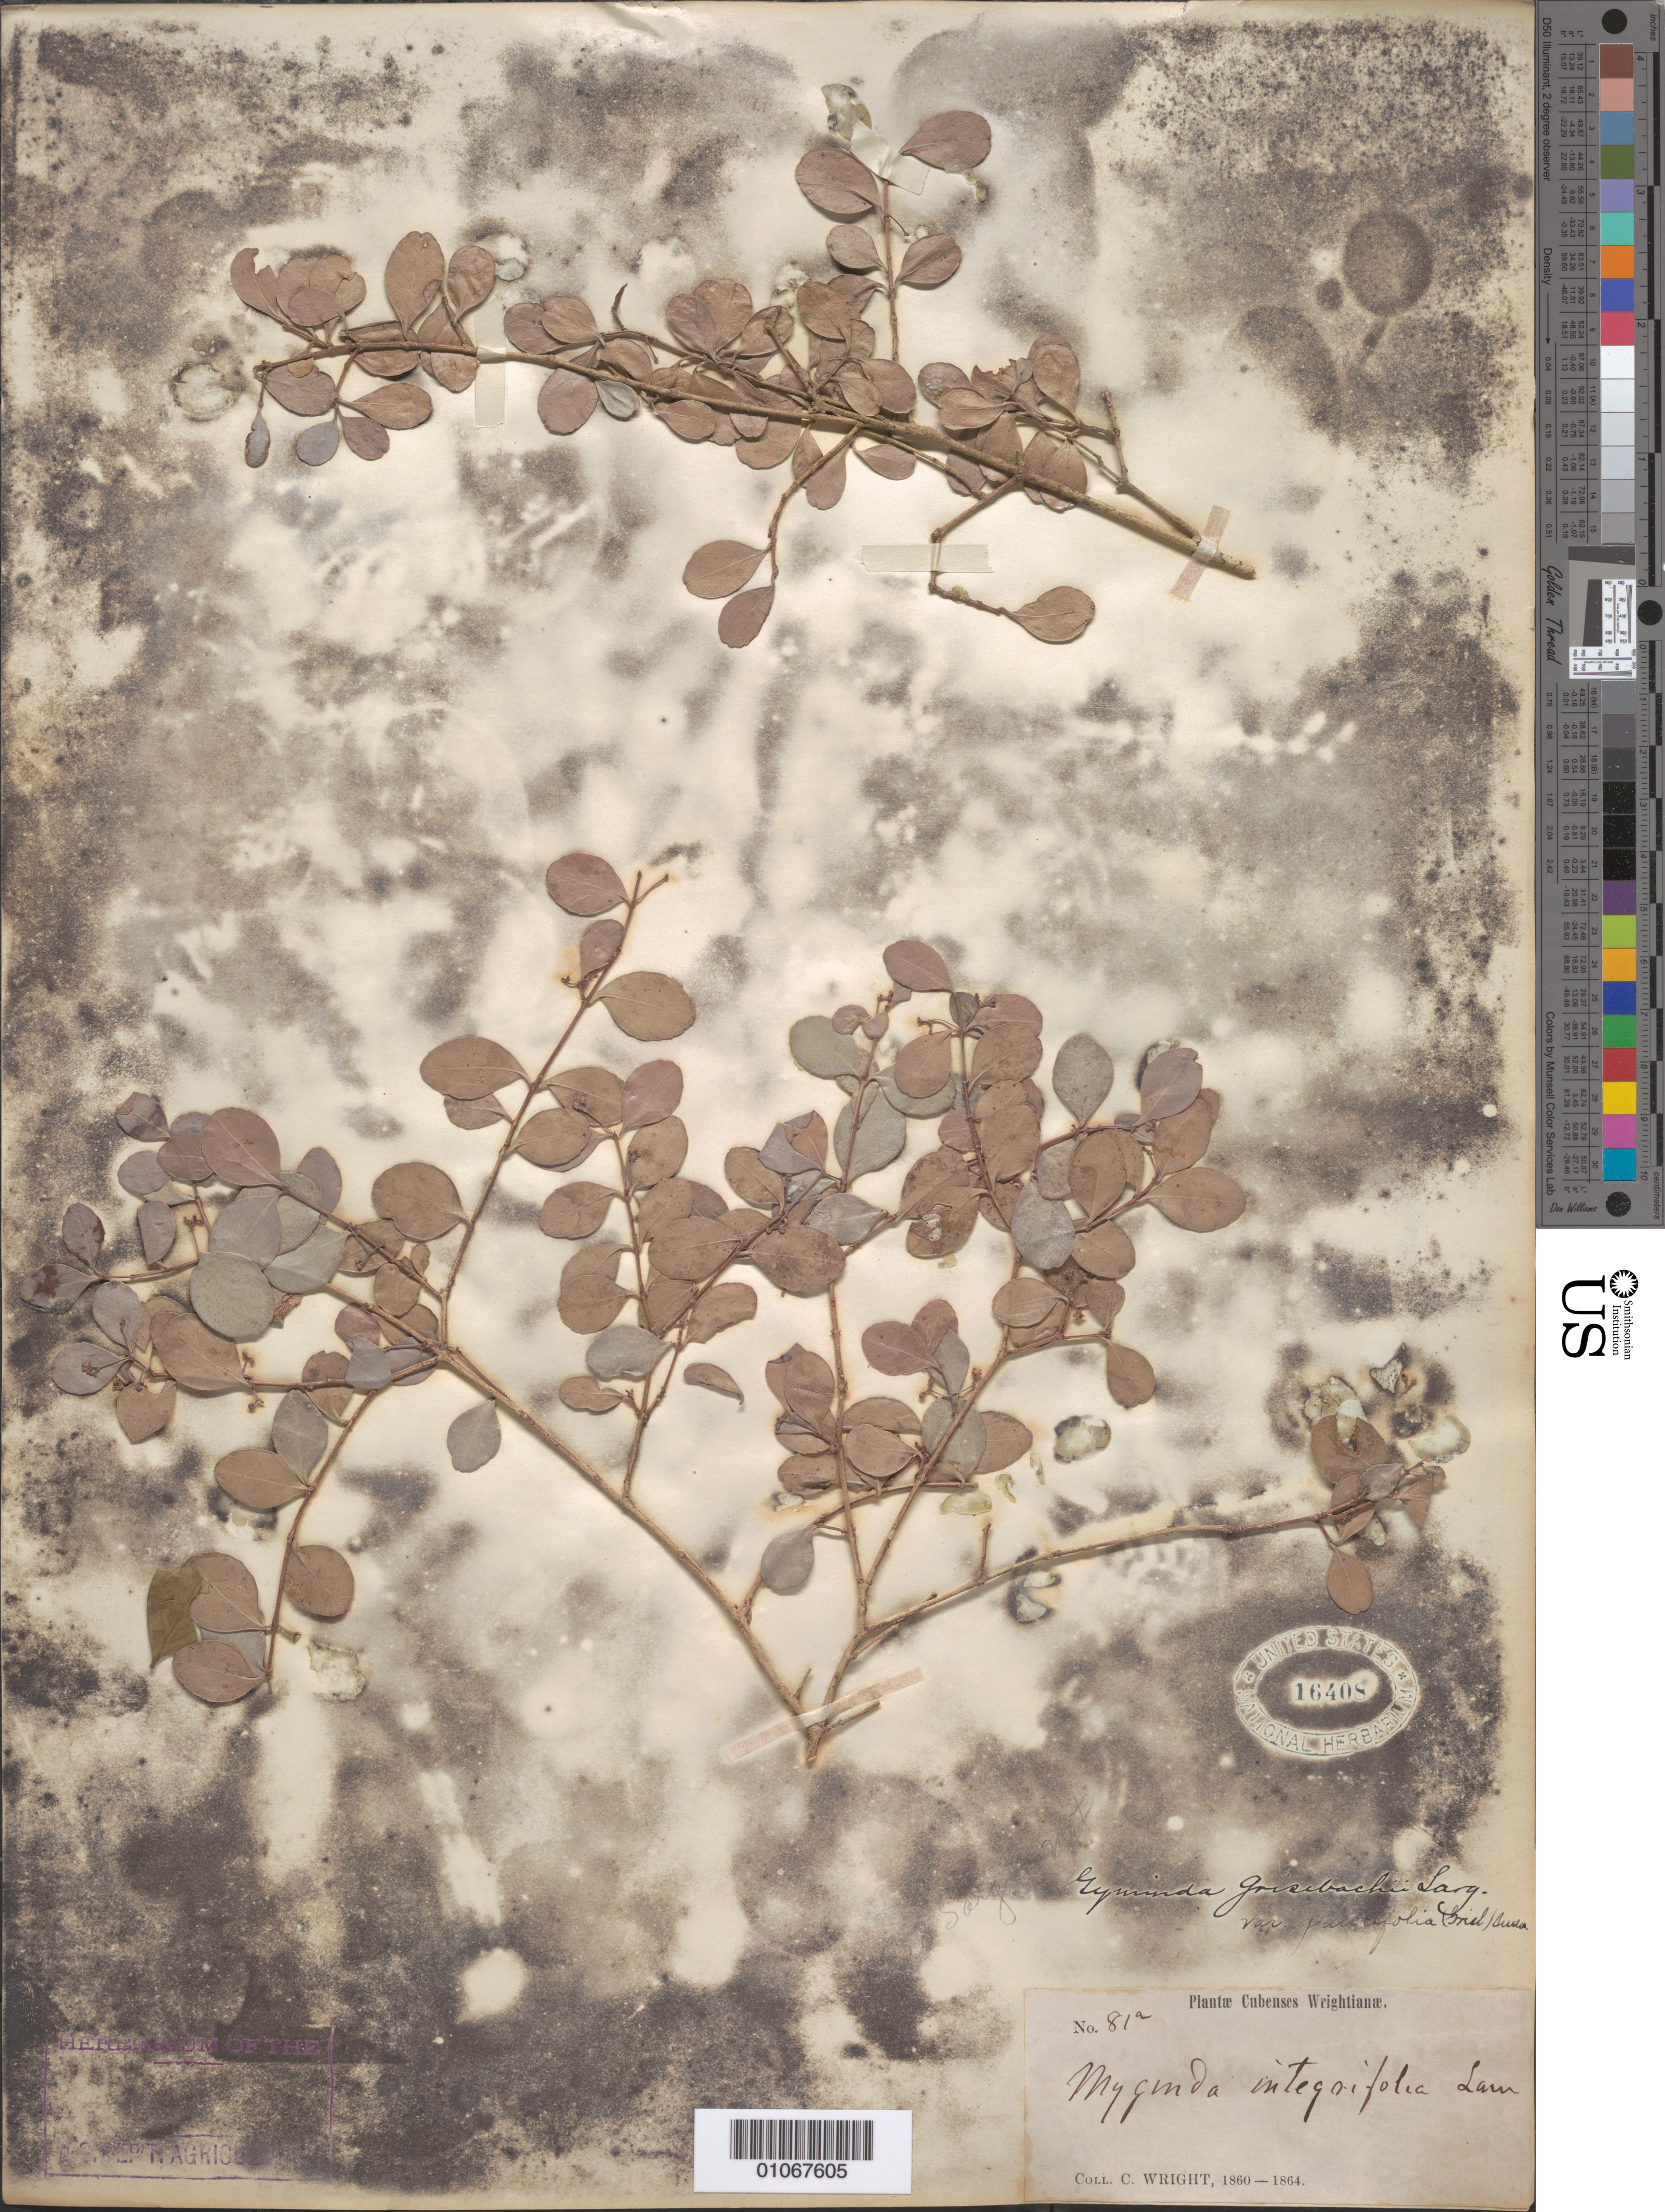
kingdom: Plantae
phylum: Tracheophyta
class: Magnoliopsida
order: Celastrales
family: Celastraceae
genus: Gyminda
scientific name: Gyminda grisebachii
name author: Sarg.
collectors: C. Wright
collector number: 81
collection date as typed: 01 Jan 1860 to 31 Dec 1864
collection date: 1860-01-01/1864-12-31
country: Cuba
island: Cuba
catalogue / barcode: US 16408